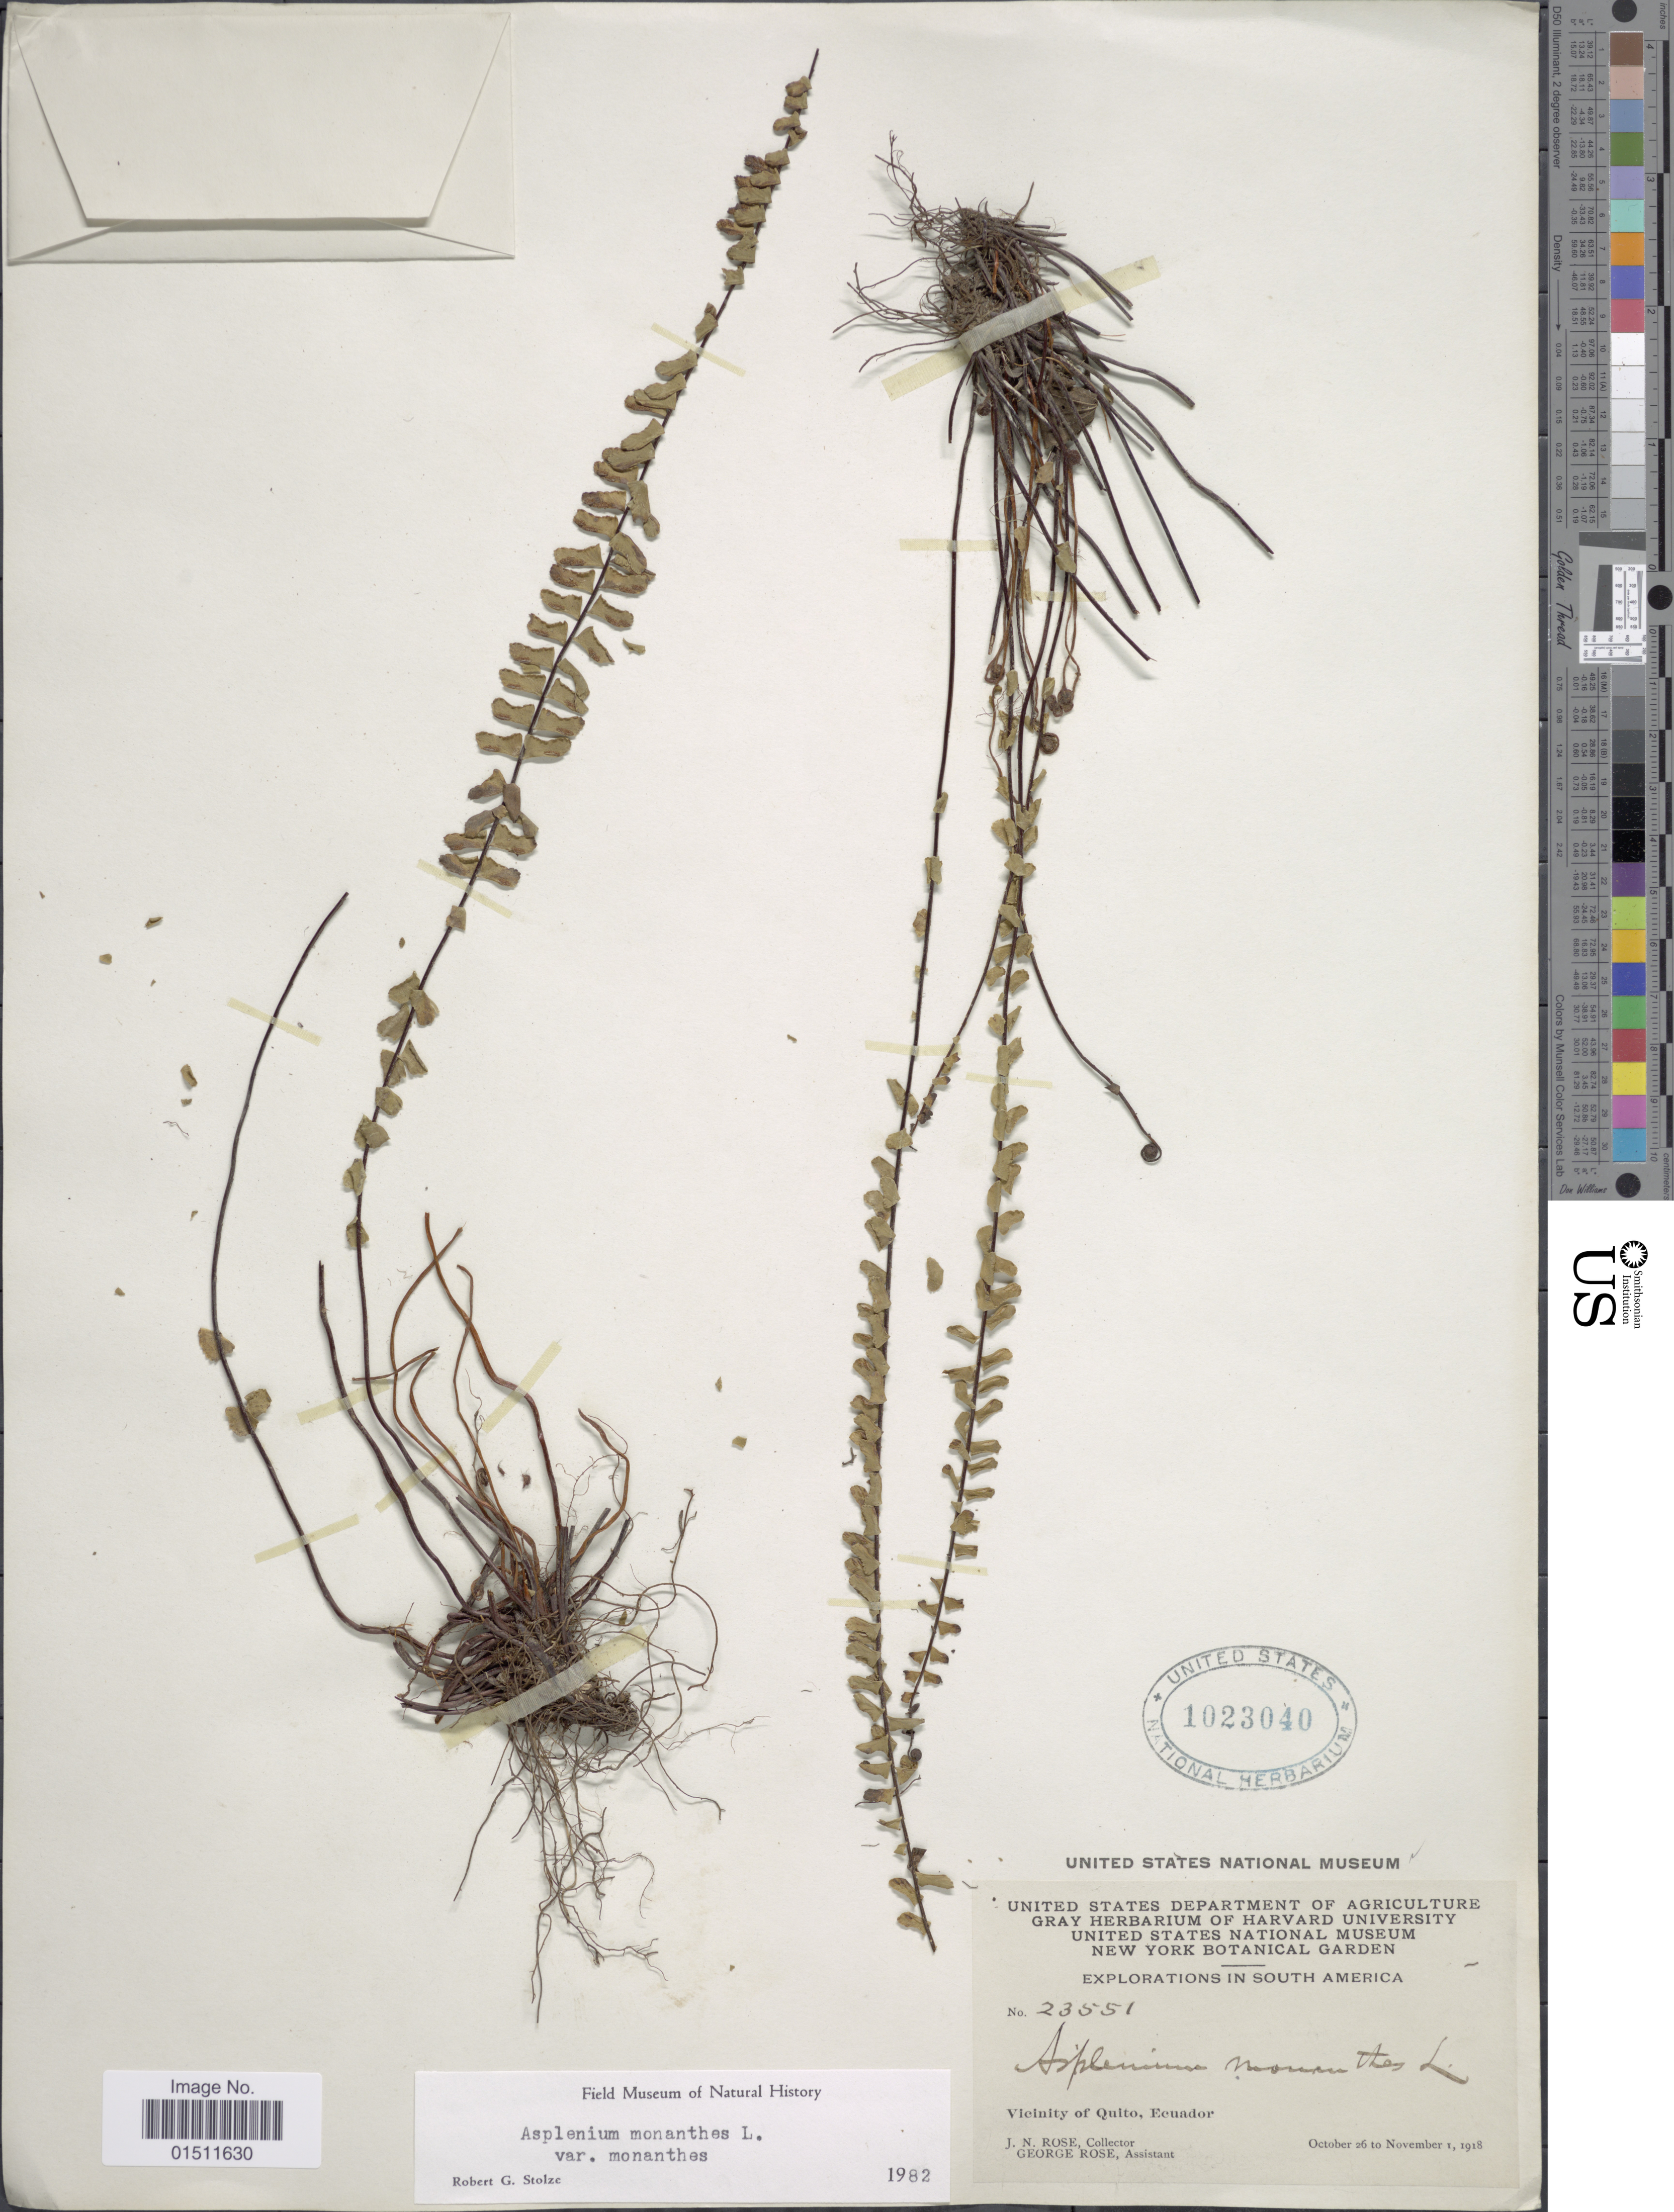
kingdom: Plantae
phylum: Tracheophyta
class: Polypodiopsida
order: Polypodiales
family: Aspleniaceae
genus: Asplenium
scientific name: Asplenium monanthes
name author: L.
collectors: J. N. Rose & G. Rose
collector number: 23551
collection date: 1918-10-26/1918-11-01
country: Ecuador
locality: Vicinity of Quito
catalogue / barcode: US 1023040